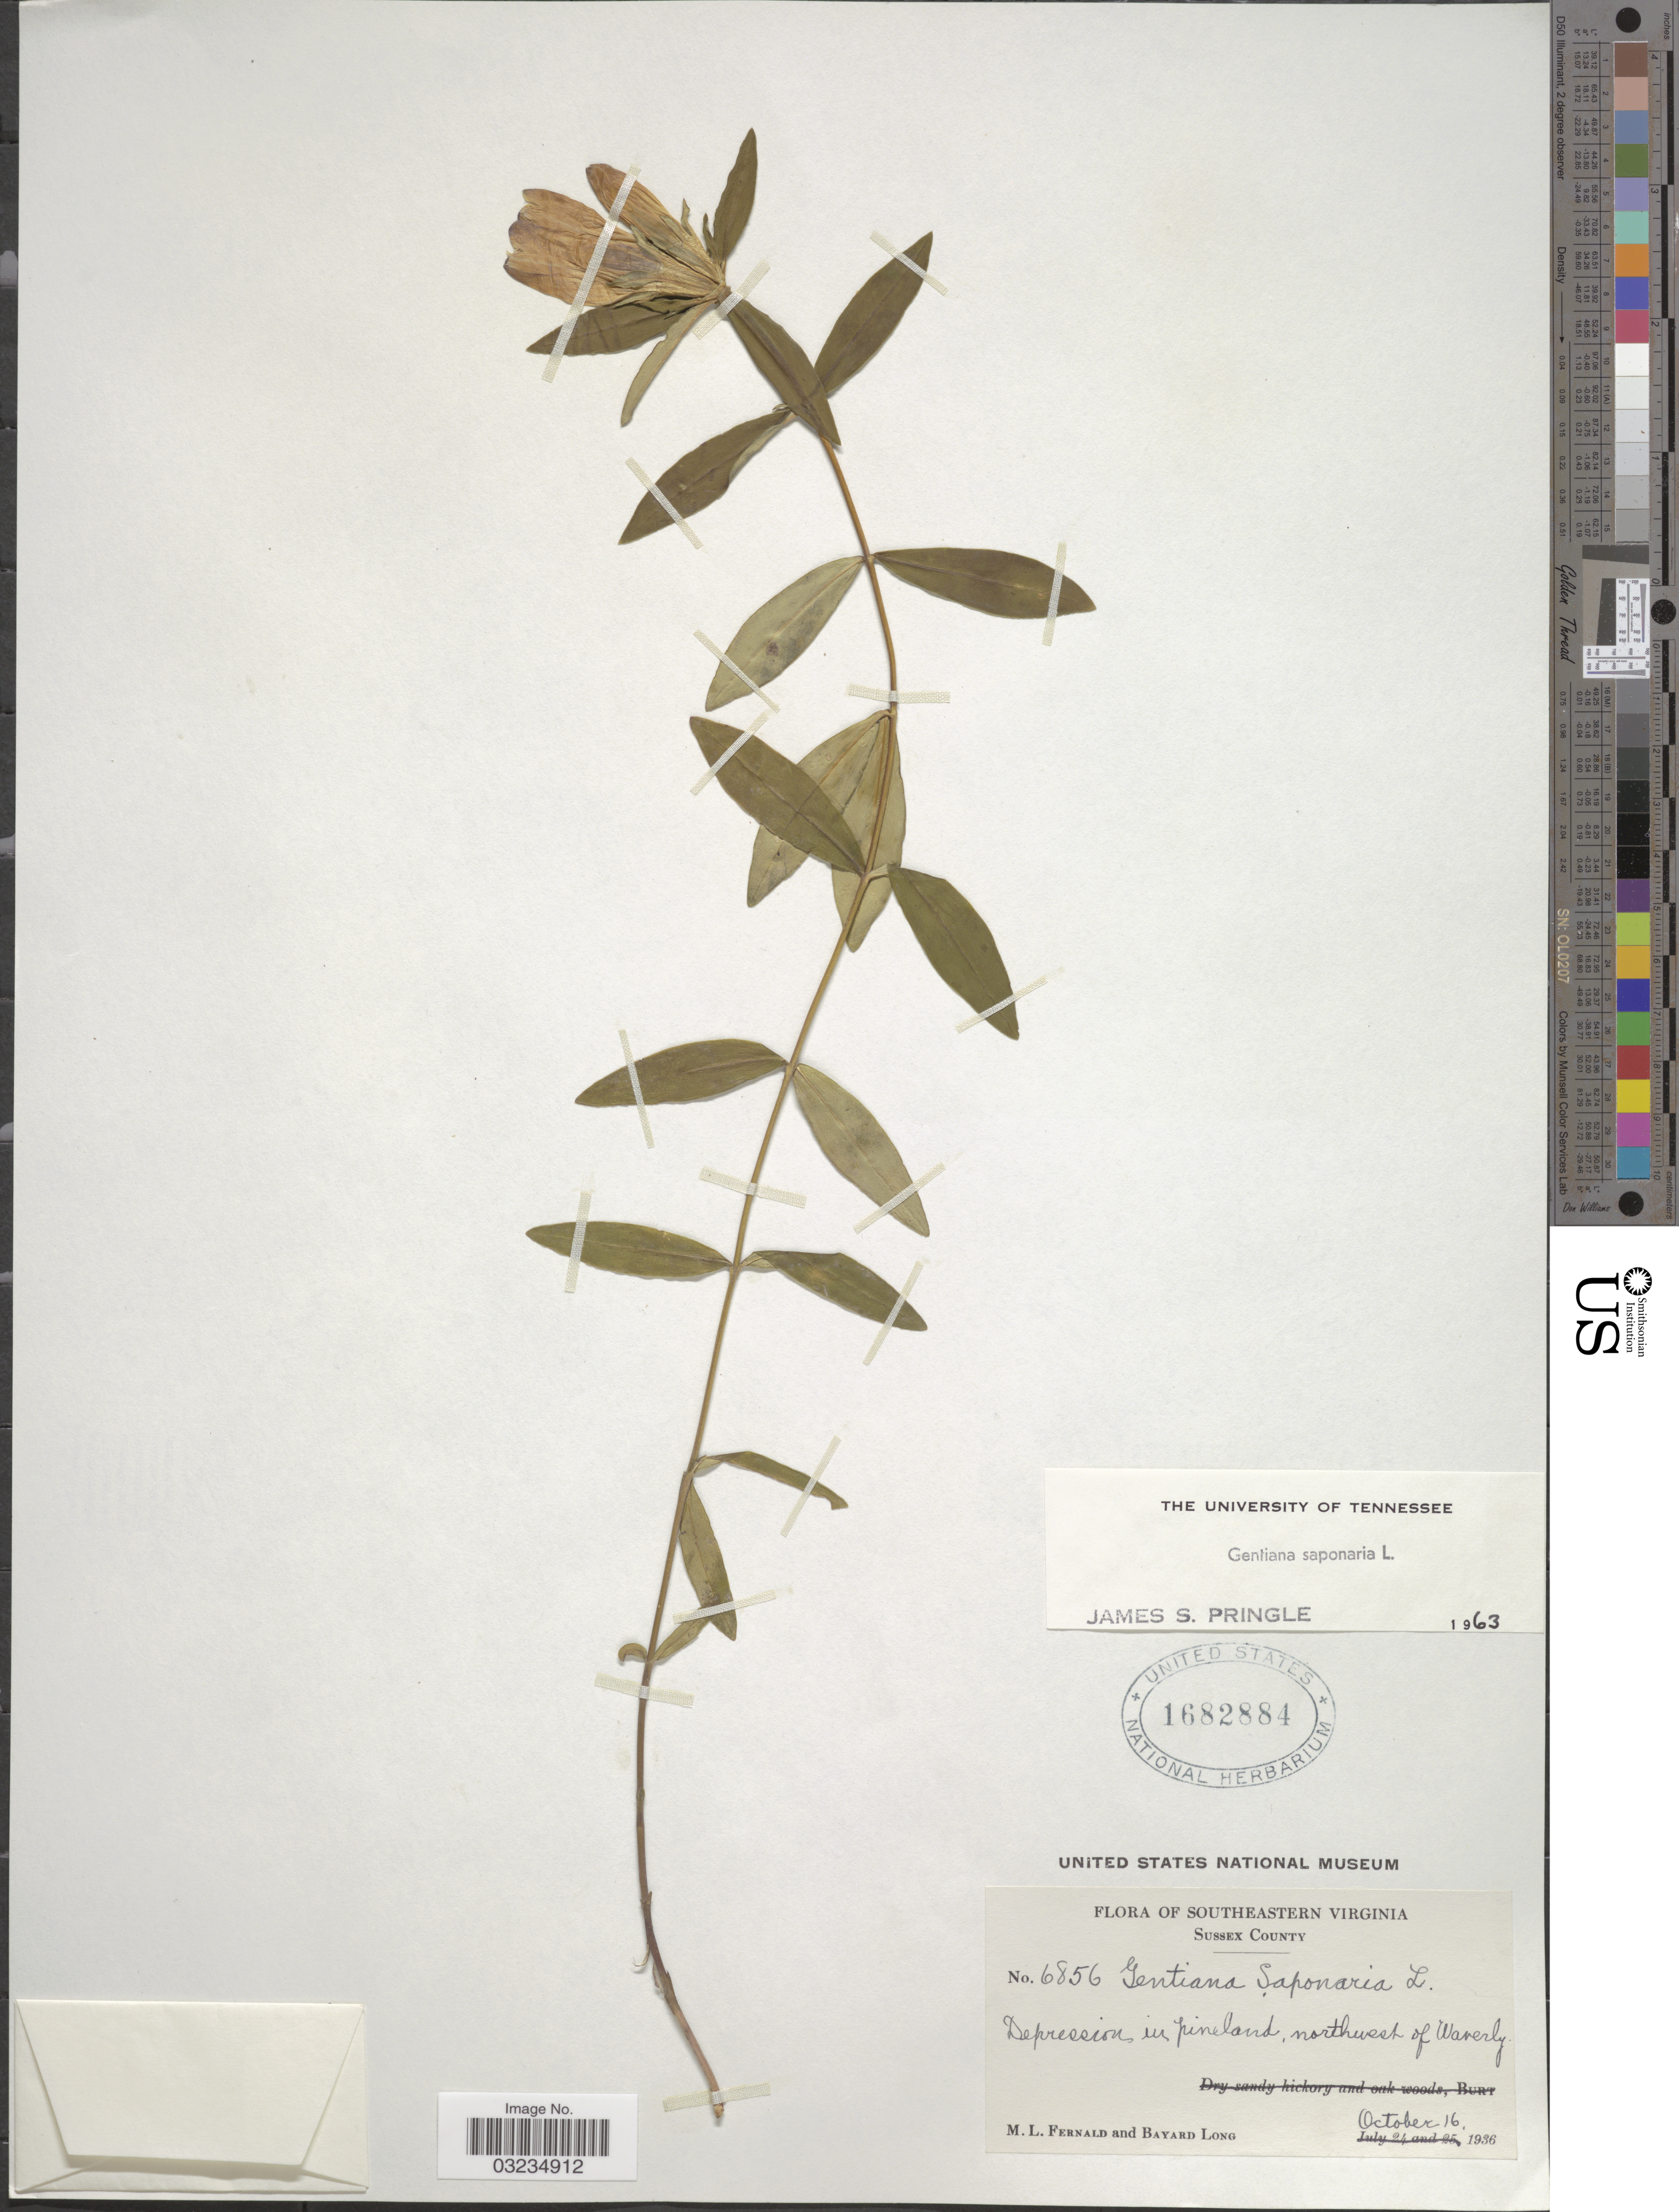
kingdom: Plantae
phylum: Tracheophyta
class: Magnoliopsida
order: Gentianales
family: Gentianaceae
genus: Gentiana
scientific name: Gentiana saponaria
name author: L.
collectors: M. L. Fernald & B. Long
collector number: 6856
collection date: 1936-10-16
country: United States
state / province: Virginia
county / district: Sussex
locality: Southeastern Virginia. Sussex County. Depression in pineland, northwest of Waverly.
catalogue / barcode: US 1682884